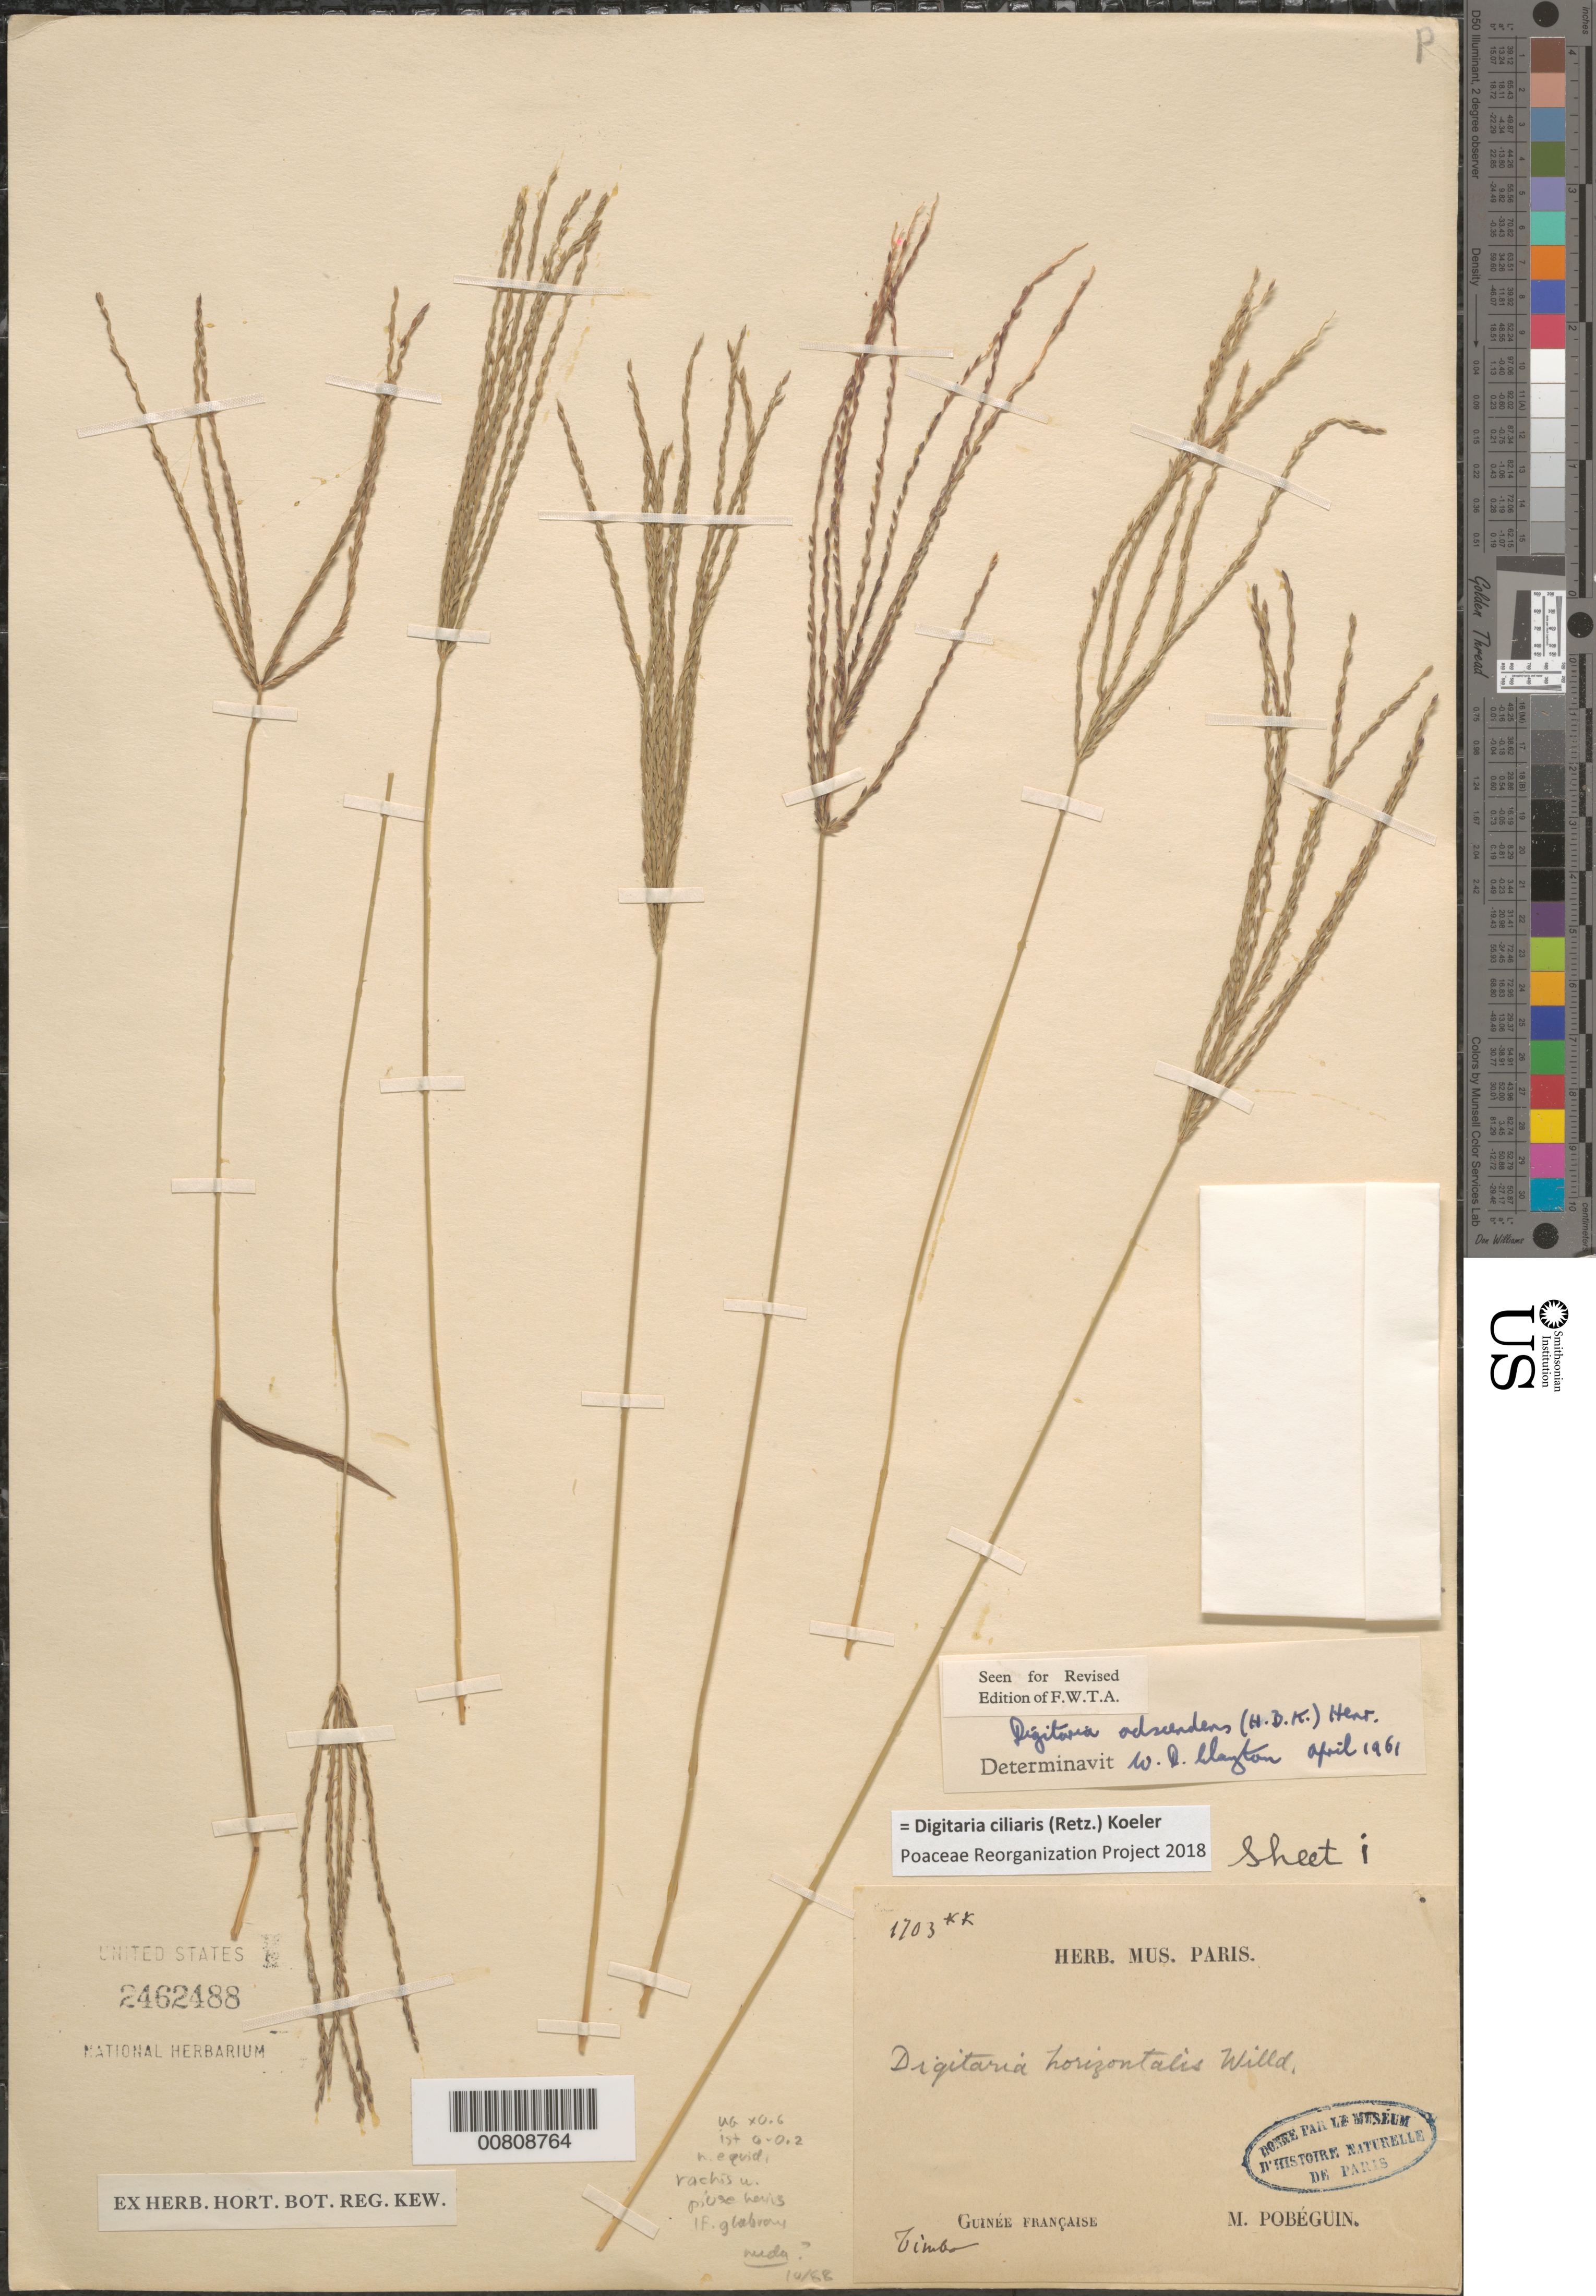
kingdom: Plantae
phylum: Tracheophyta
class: Liliopsida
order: Poales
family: Poaceae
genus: Digitaria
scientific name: Digitaria ciliaris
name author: (Retz.) Koeler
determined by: Poaceae Reorganization Project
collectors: C. Pobeguin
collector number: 1703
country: French Guiana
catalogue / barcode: US 2462488